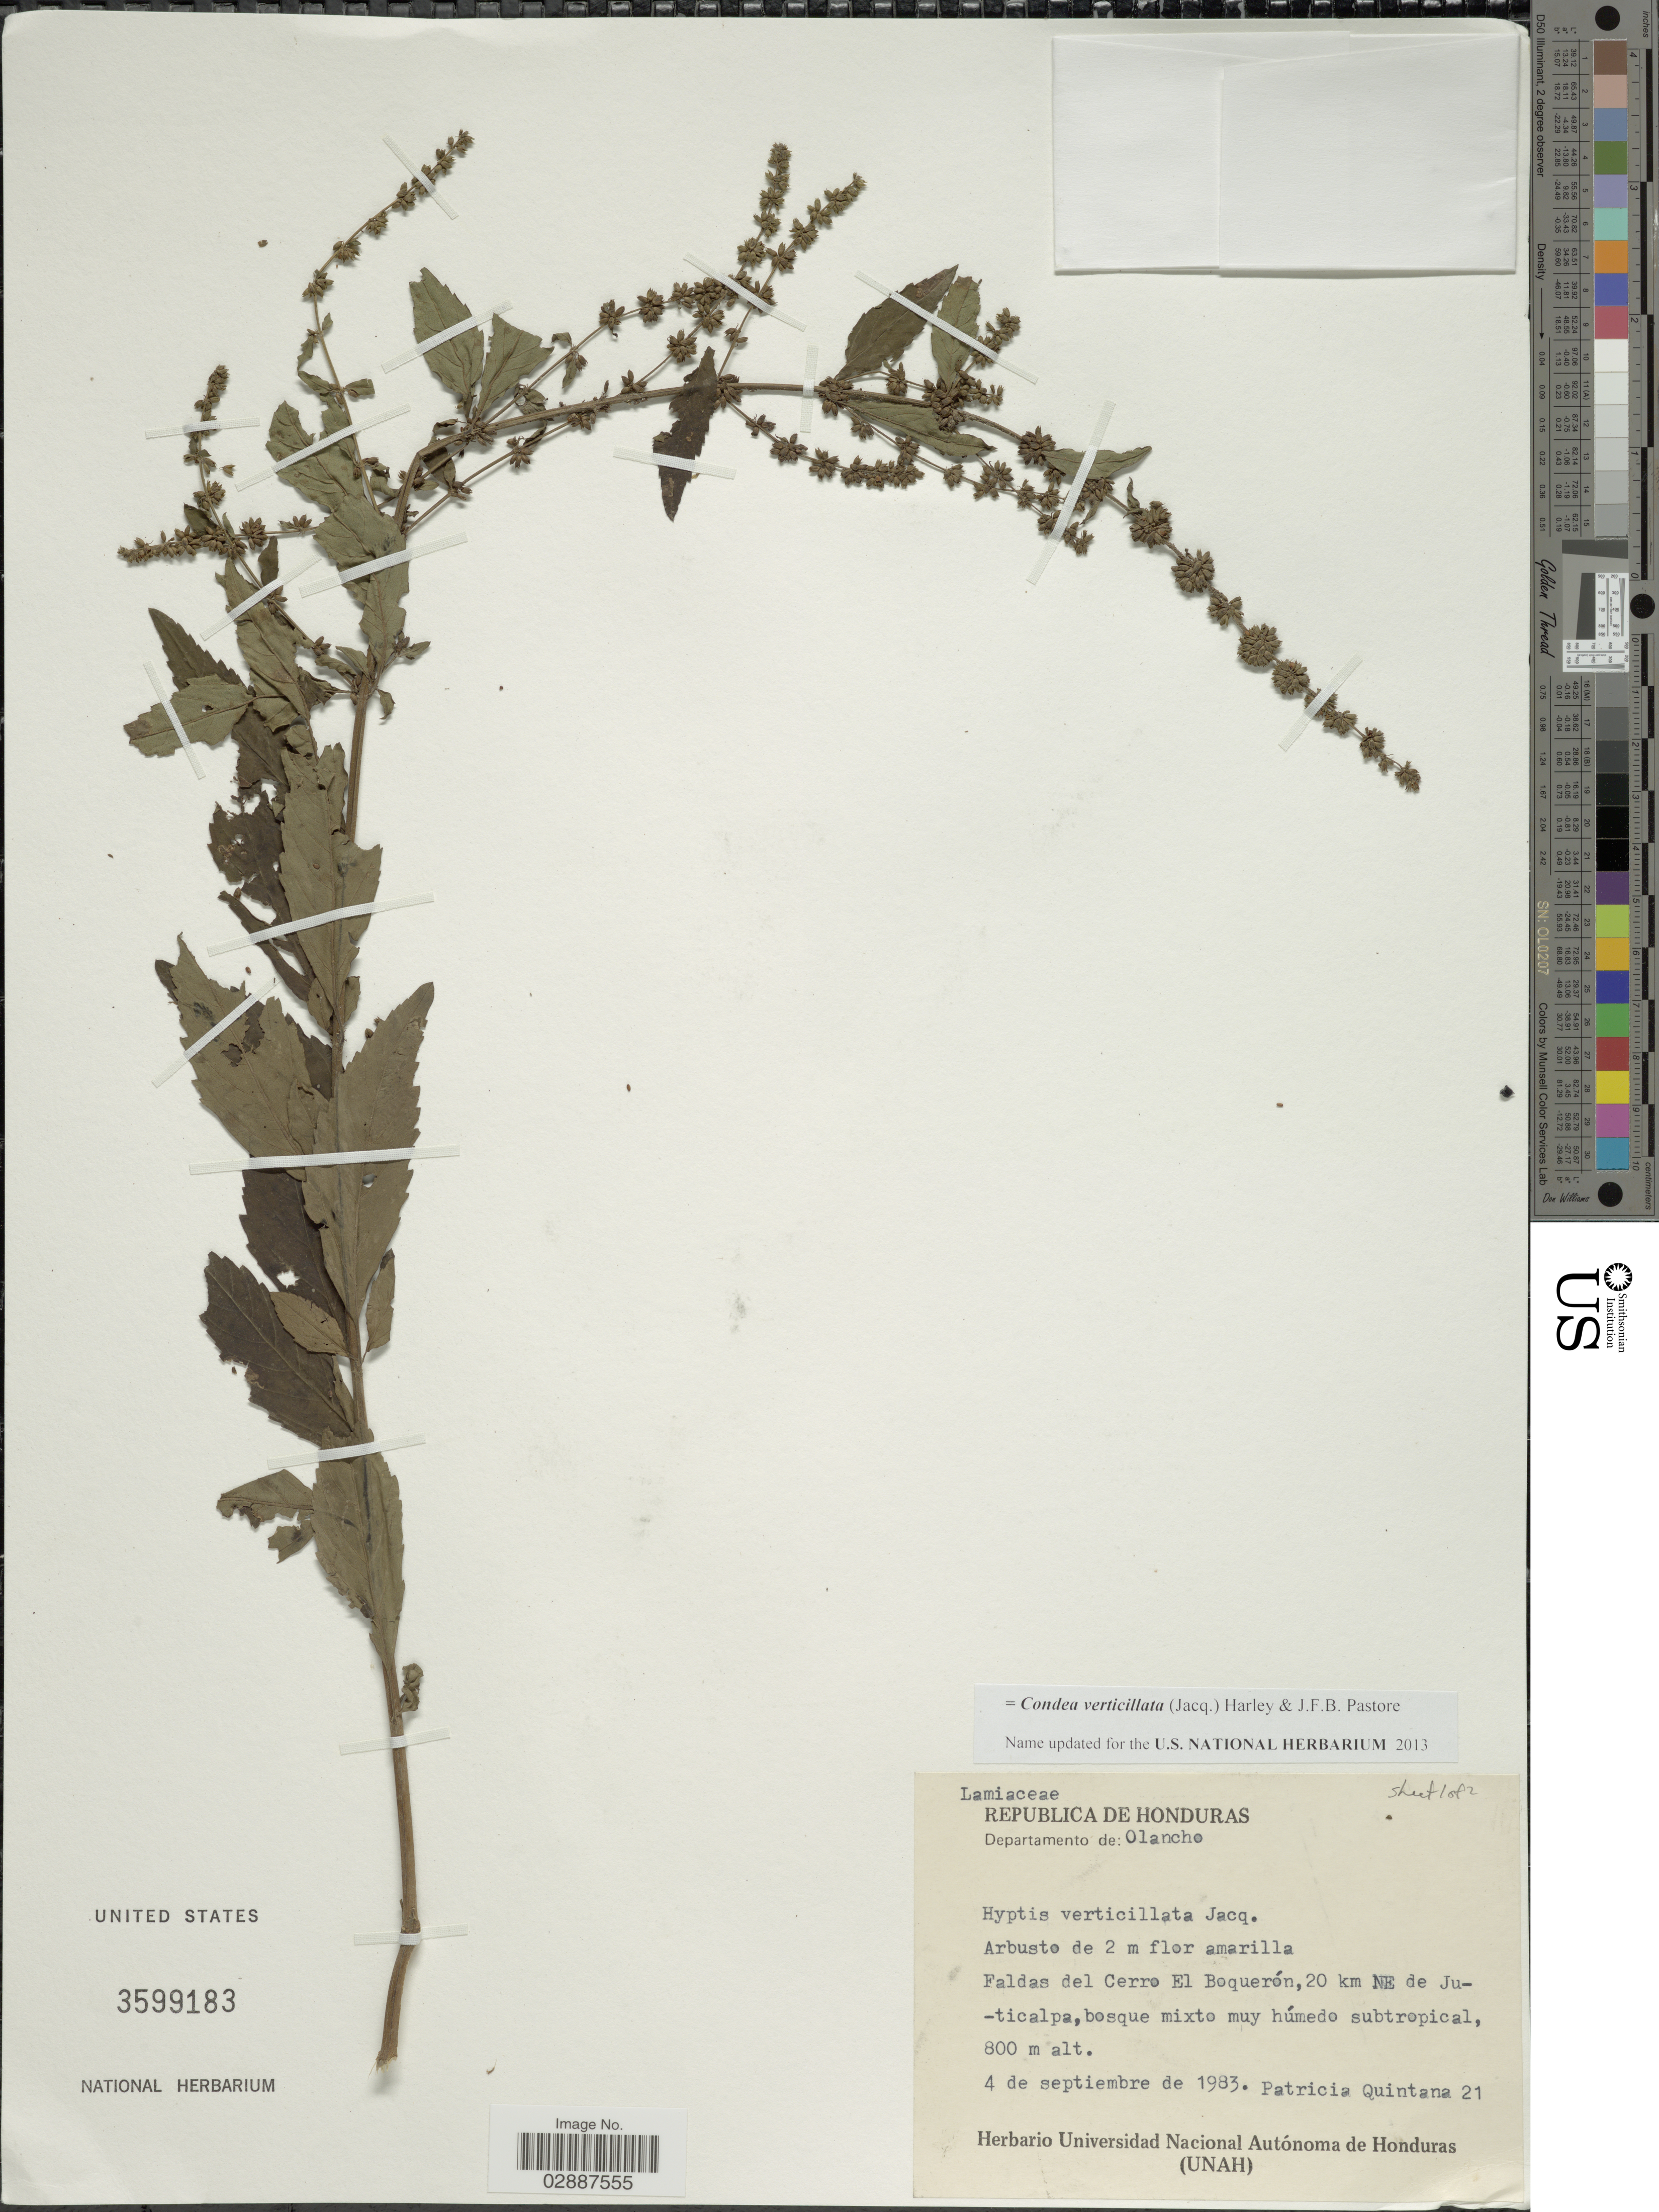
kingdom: Plantae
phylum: Tracheophyta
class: Magnoliopsida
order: Lamiales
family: Lamiaceae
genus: Condea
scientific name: Condea verticillata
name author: (Jacq.) Harley & J.F.B. Pastore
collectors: P. Quintana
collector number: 21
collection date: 1983-09-04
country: Honduras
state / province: Olancho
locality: Departamento de: Olancho. Faldas del Cerro El Boquerón, 20 km NE de Juticalpa.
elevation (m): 800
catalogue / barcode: US 3599183